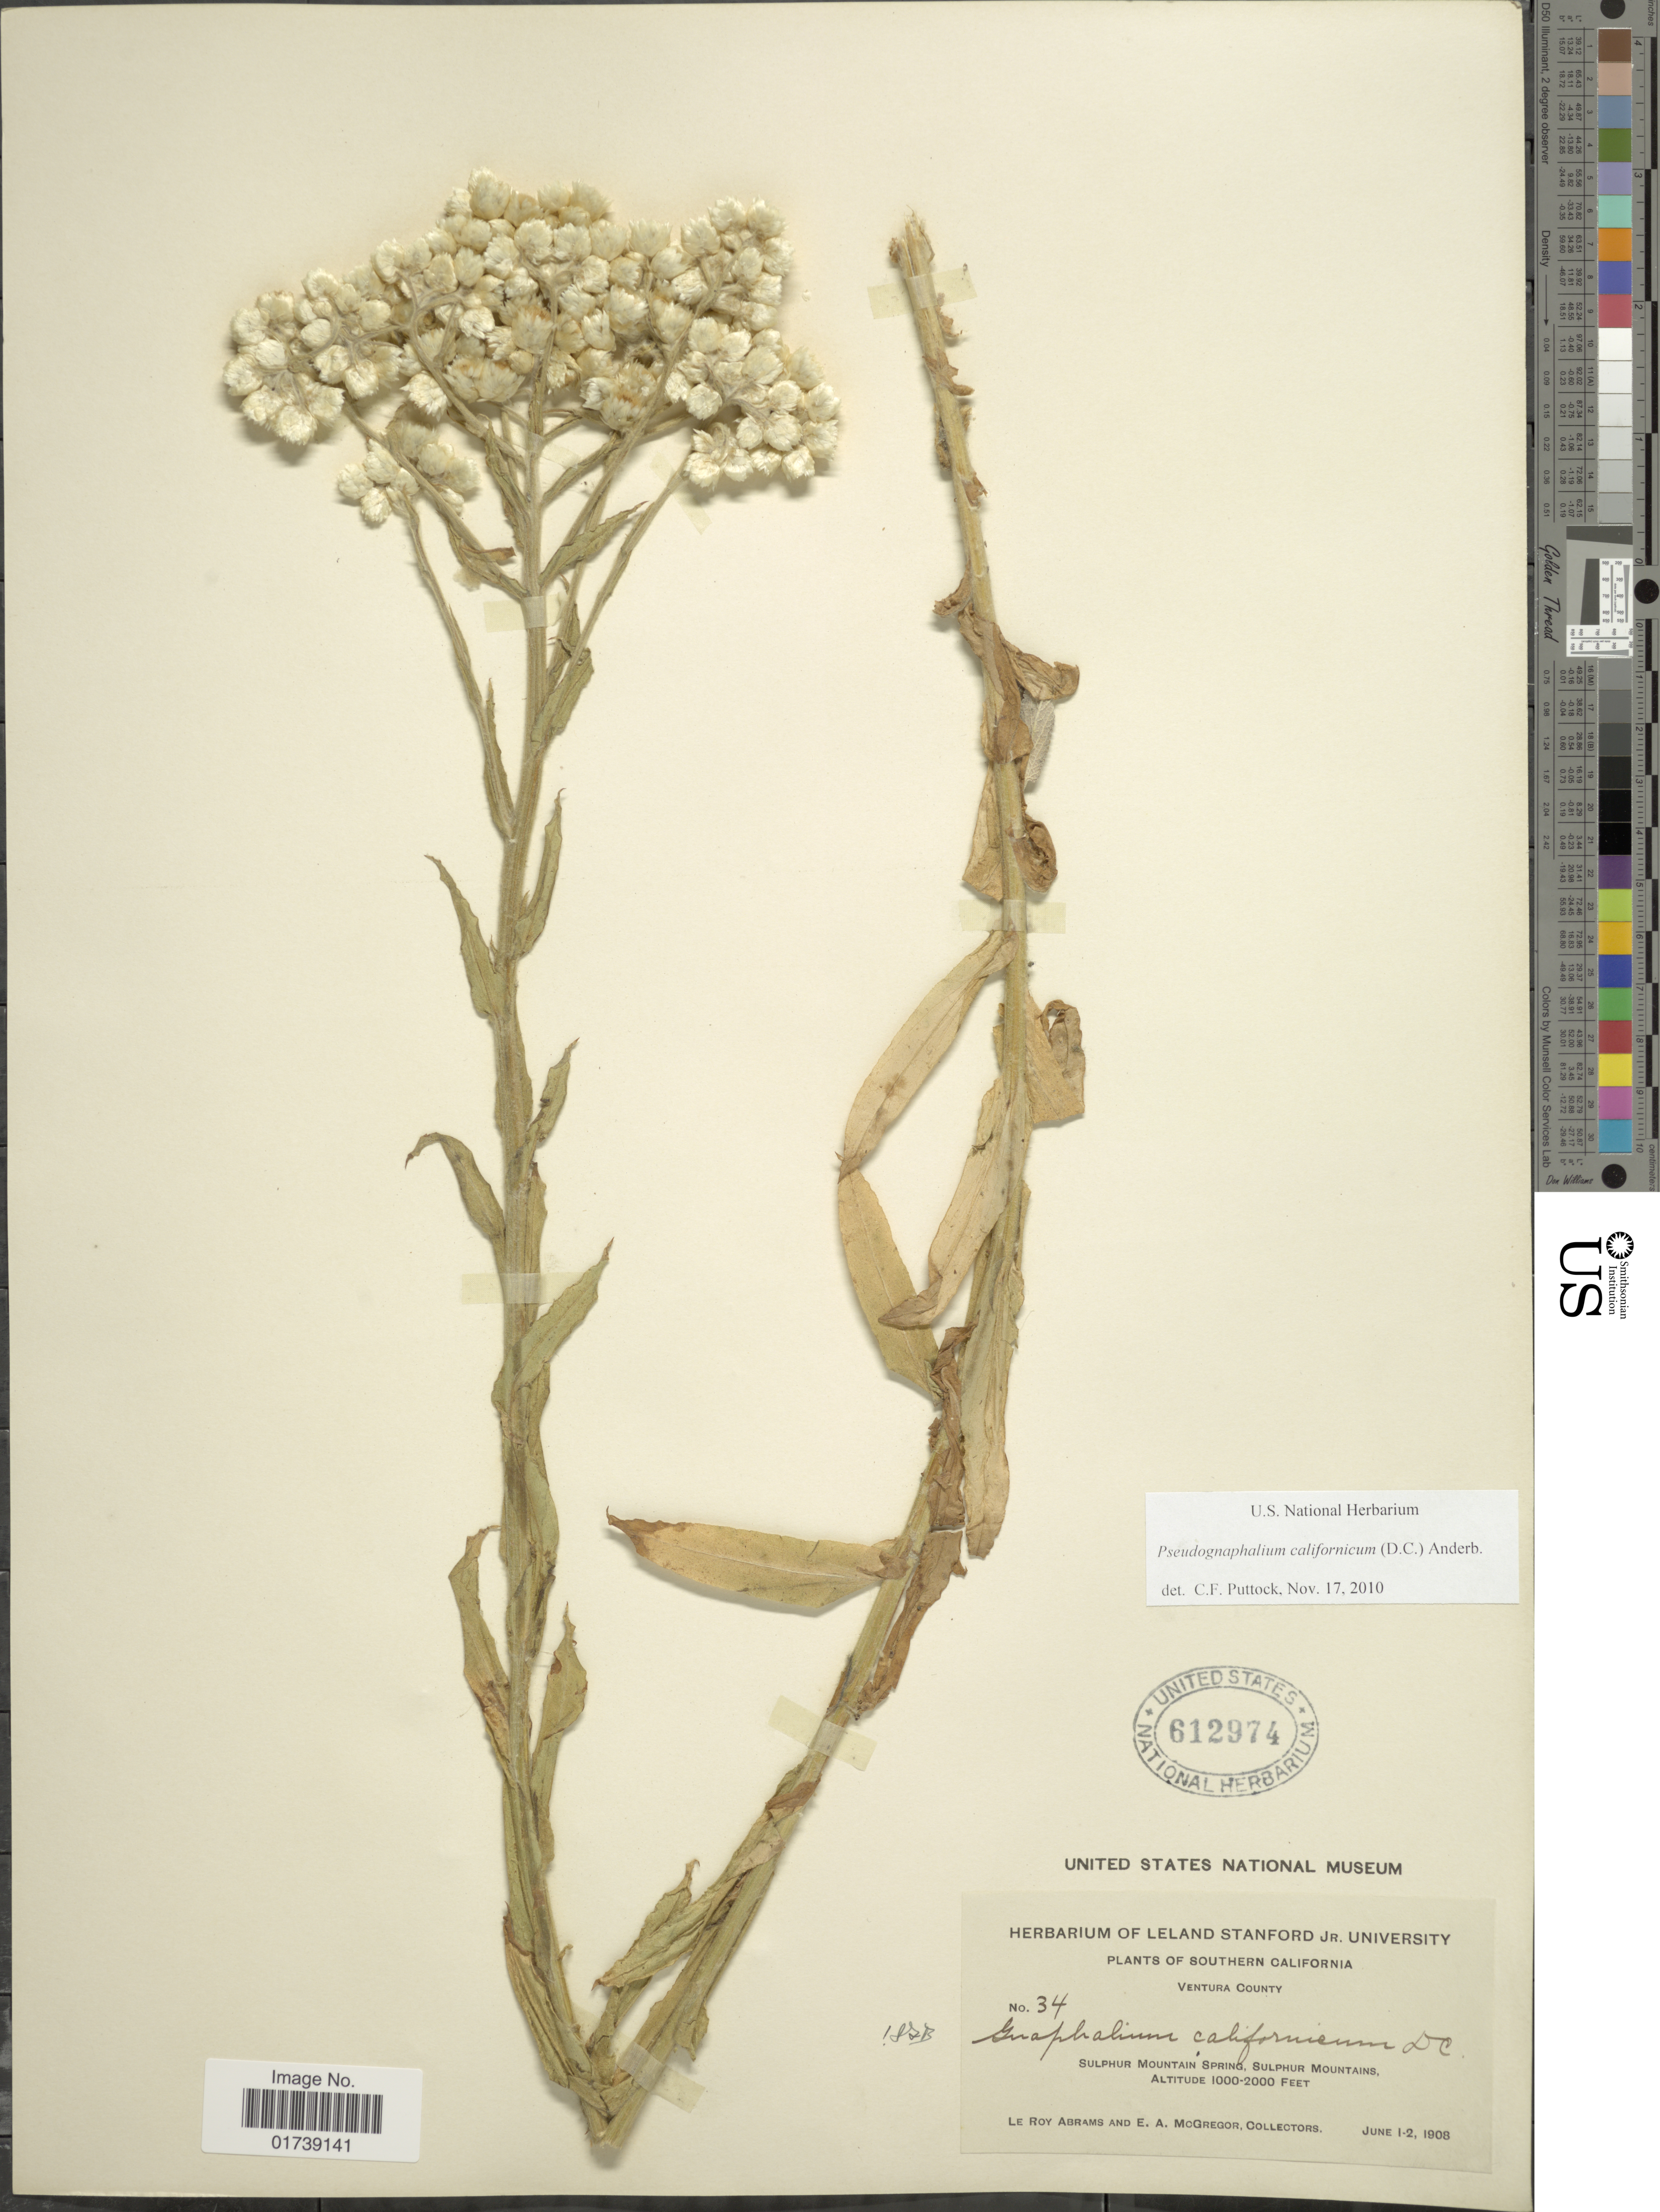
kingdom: Plantae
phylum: Tracheophyta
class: Magnoliopsida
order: Asterales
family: Asteraceae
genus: Pseudognaphalium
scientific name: Pseudognaphalium californicum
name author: (DC.) Anderb.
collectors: L. Abrams & E. A. McGregor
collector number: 34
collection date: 1908-06-01/1908-06-02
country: United States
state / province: California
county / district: Ventura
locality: Southern California, Ventura County, Sulphur Mountain Spring, Sulphur Mountains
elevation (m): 305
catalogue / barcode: US 612974